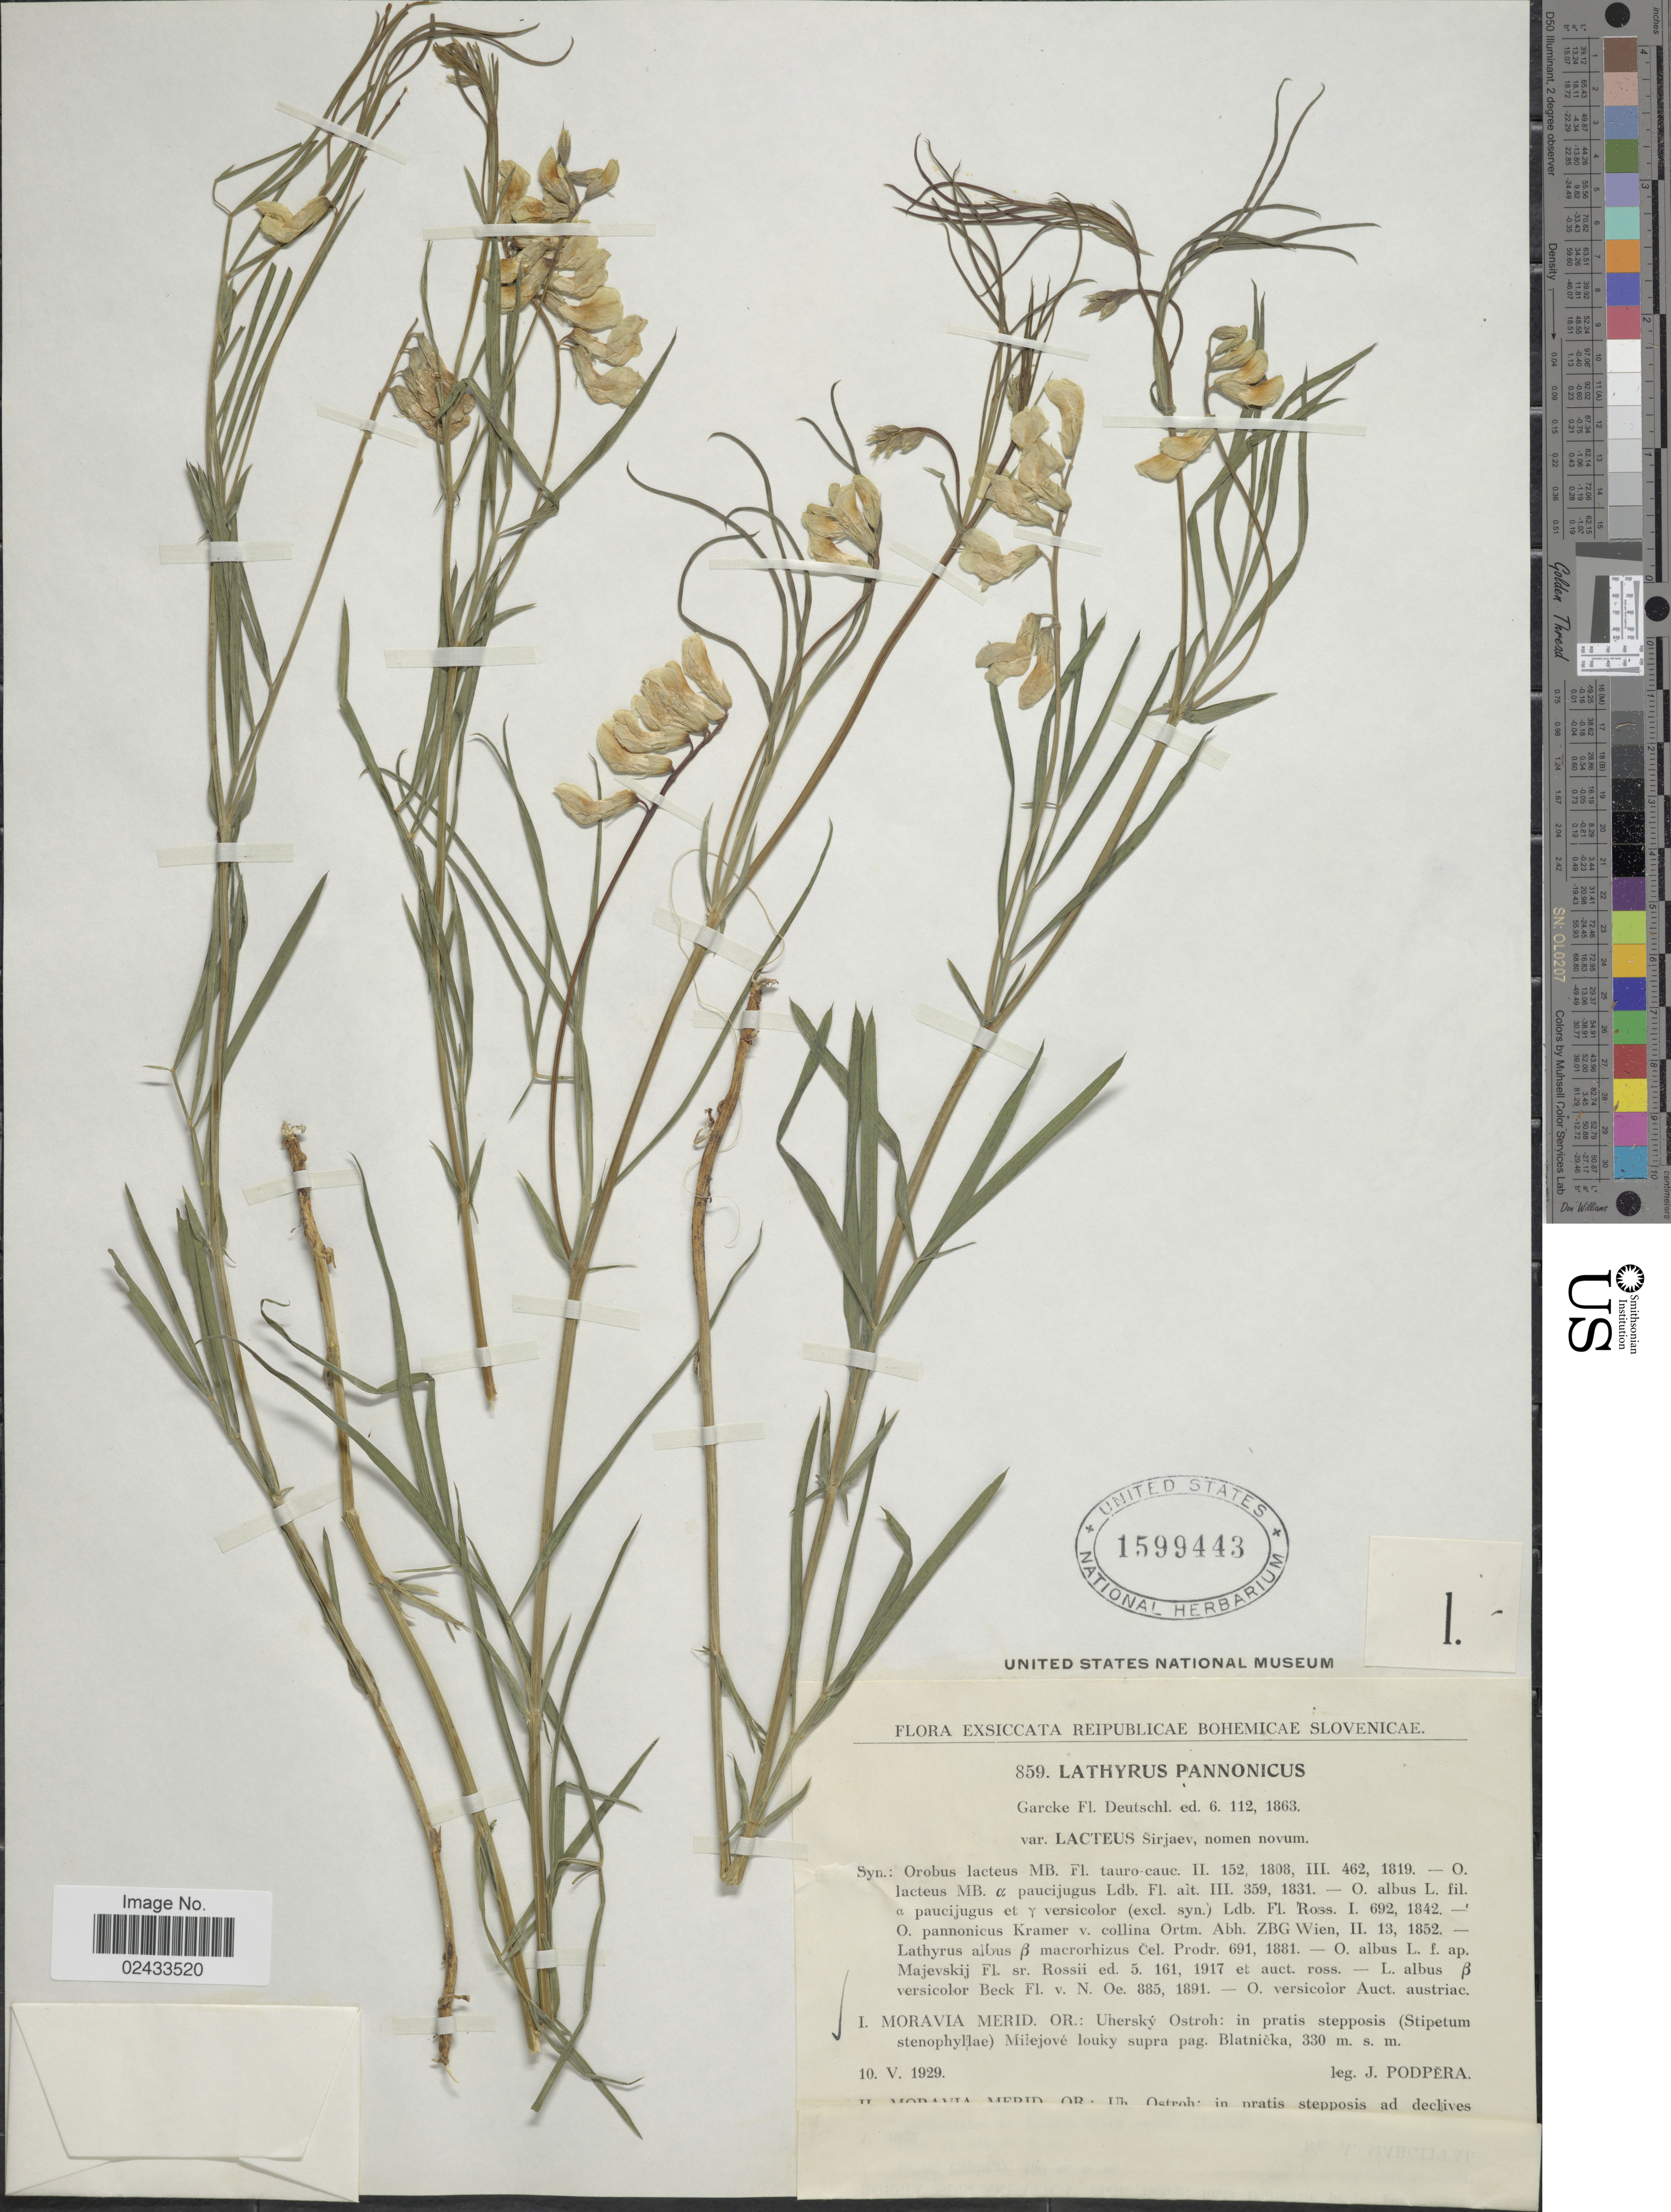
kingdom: Plantae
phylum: Tracheophyta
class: Magnoliopsida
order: Fabales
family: Fabaceae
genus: Lathyrus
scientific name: Lathyrus pannonicus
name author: (Jacq.) Garcke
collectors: J. Podpera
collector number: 859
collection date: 1929-05-10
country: Czechia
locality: Reipublicae Bohemicae Slovenicae, Moravia merid. or: Uhersky Ostroh: in pratis Stepposis (Stipetum stenophyllae) Millejove Louky supra pag, Blatnicka.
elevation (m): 330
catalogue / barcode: US 1599443